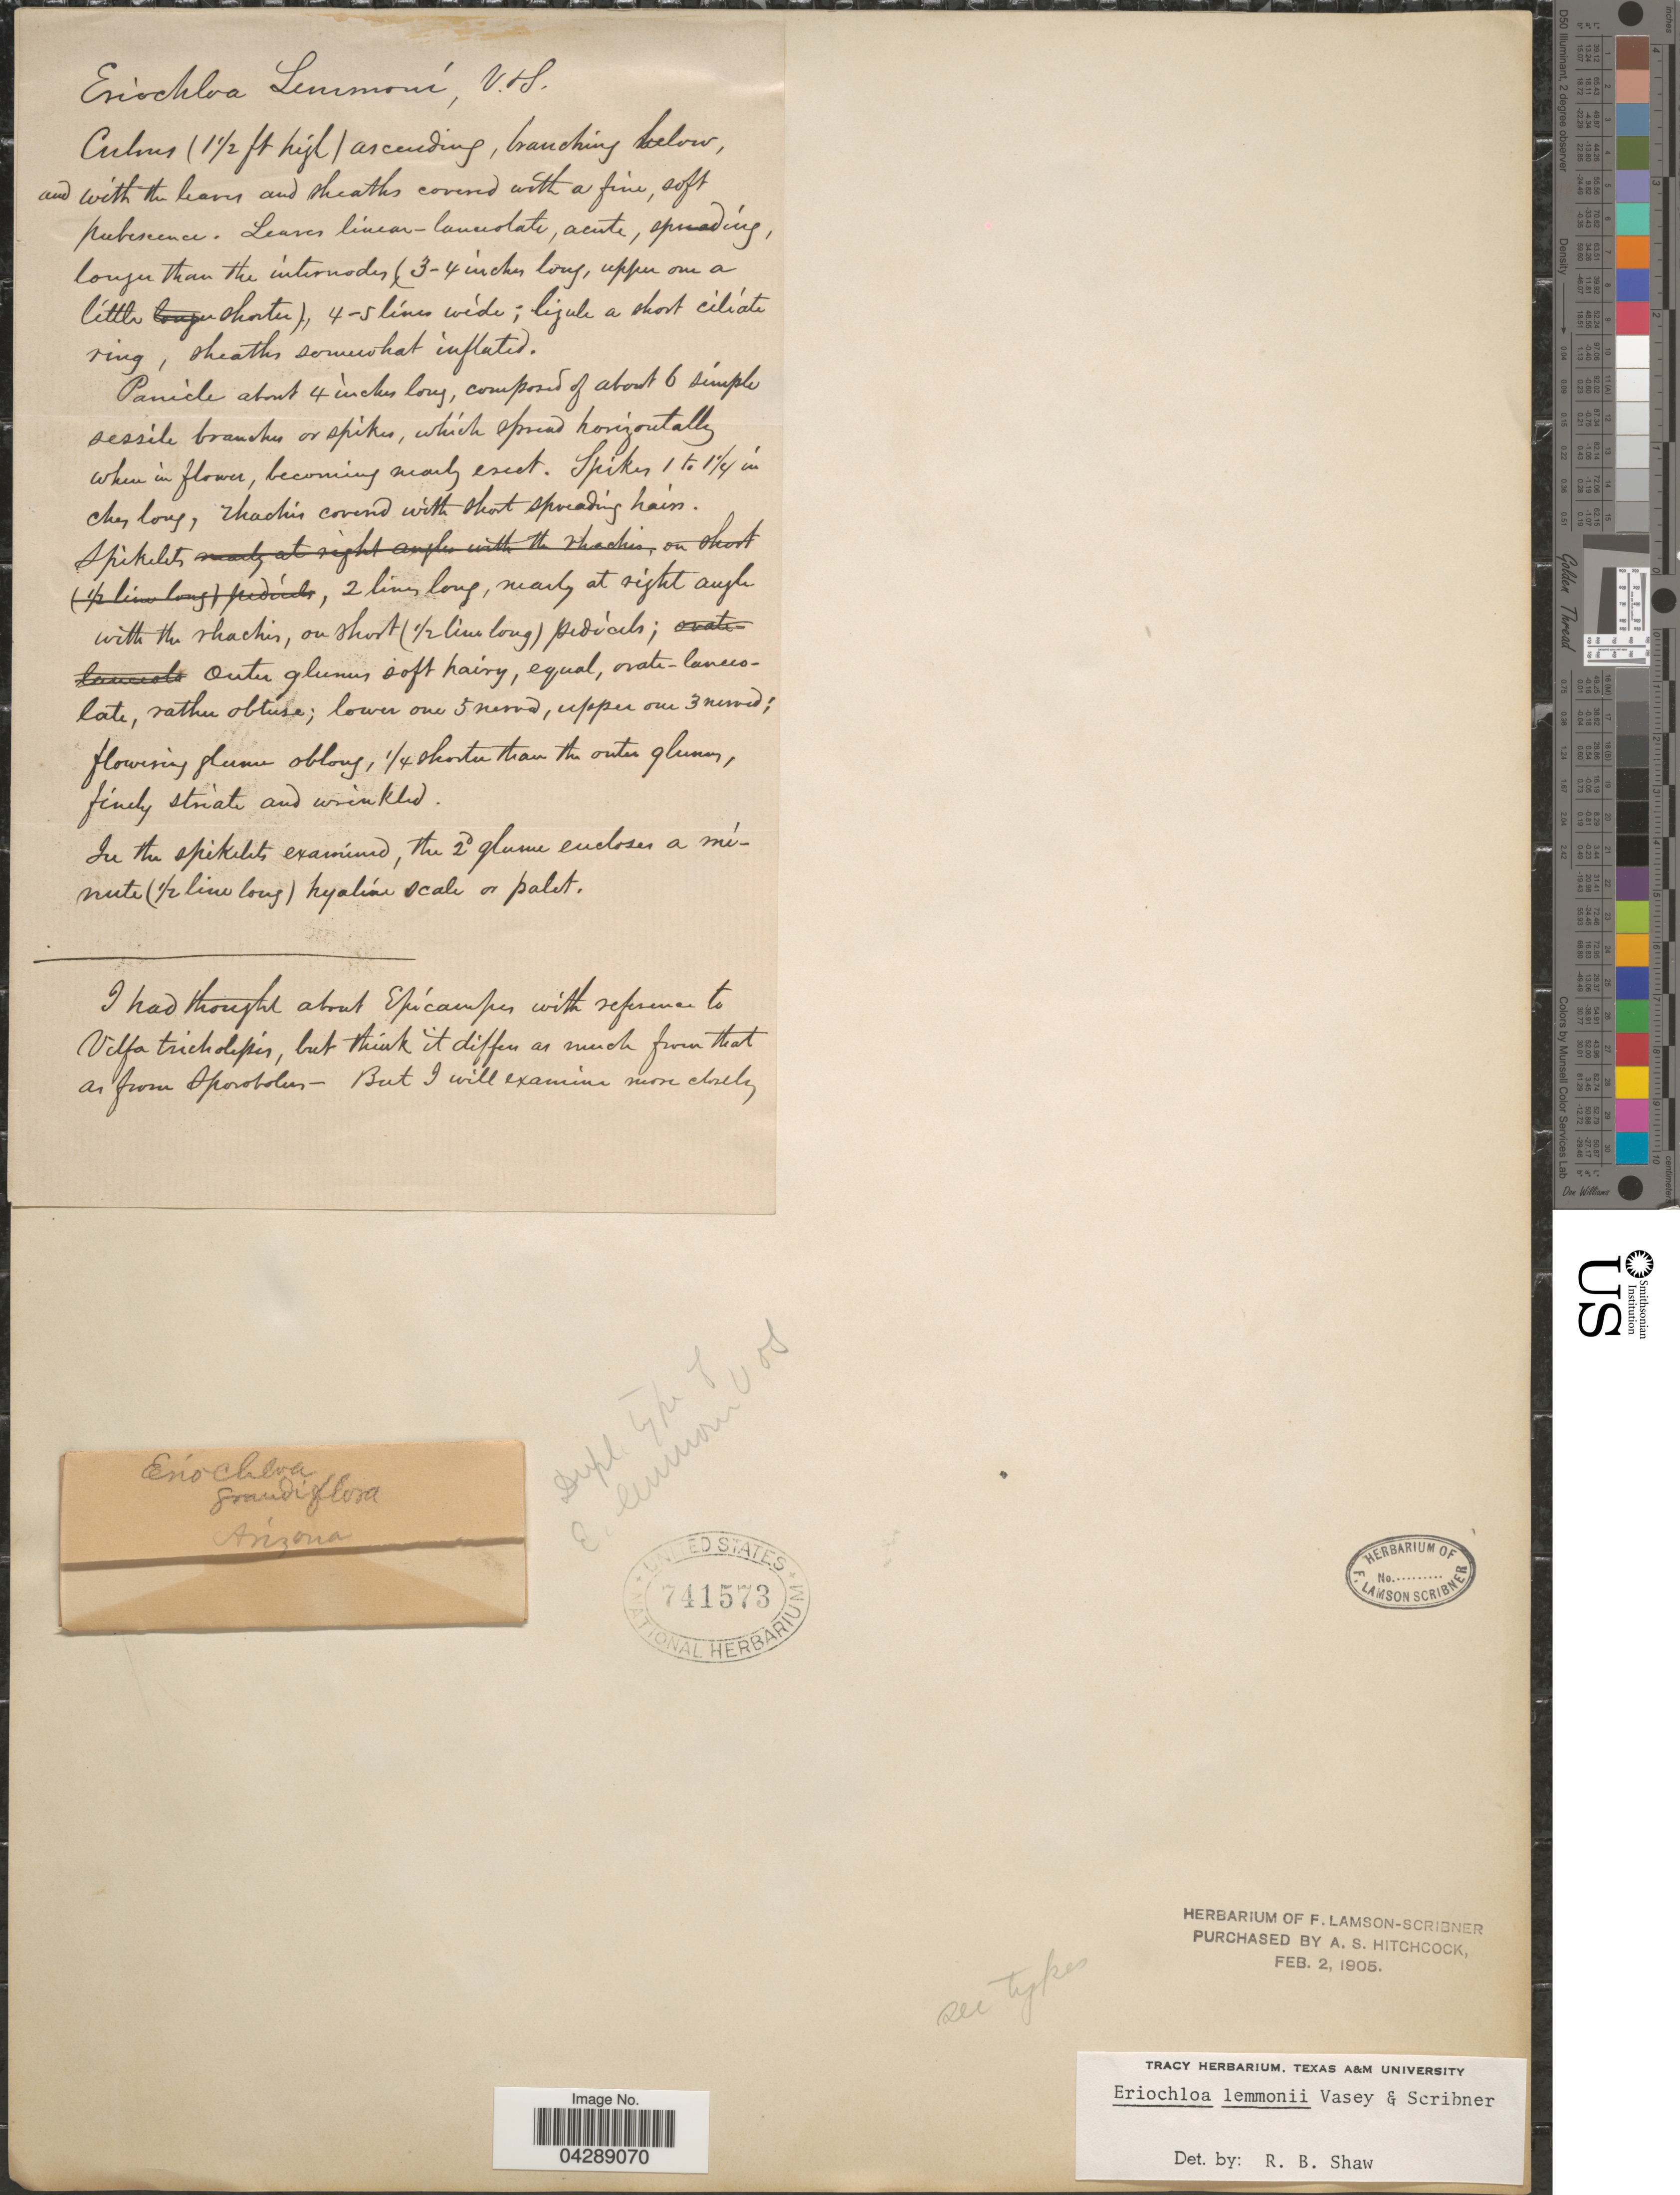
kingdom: Plantae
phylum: Tracheophyta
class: Liliopsida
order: Poales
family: Poaceae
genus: Eriochloa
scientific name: Eriochloa lemmonii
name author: Vasey & Scribn.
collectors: ex herb. F. Lamson Scribner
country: United States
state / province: Arizona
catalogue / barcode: US 741573